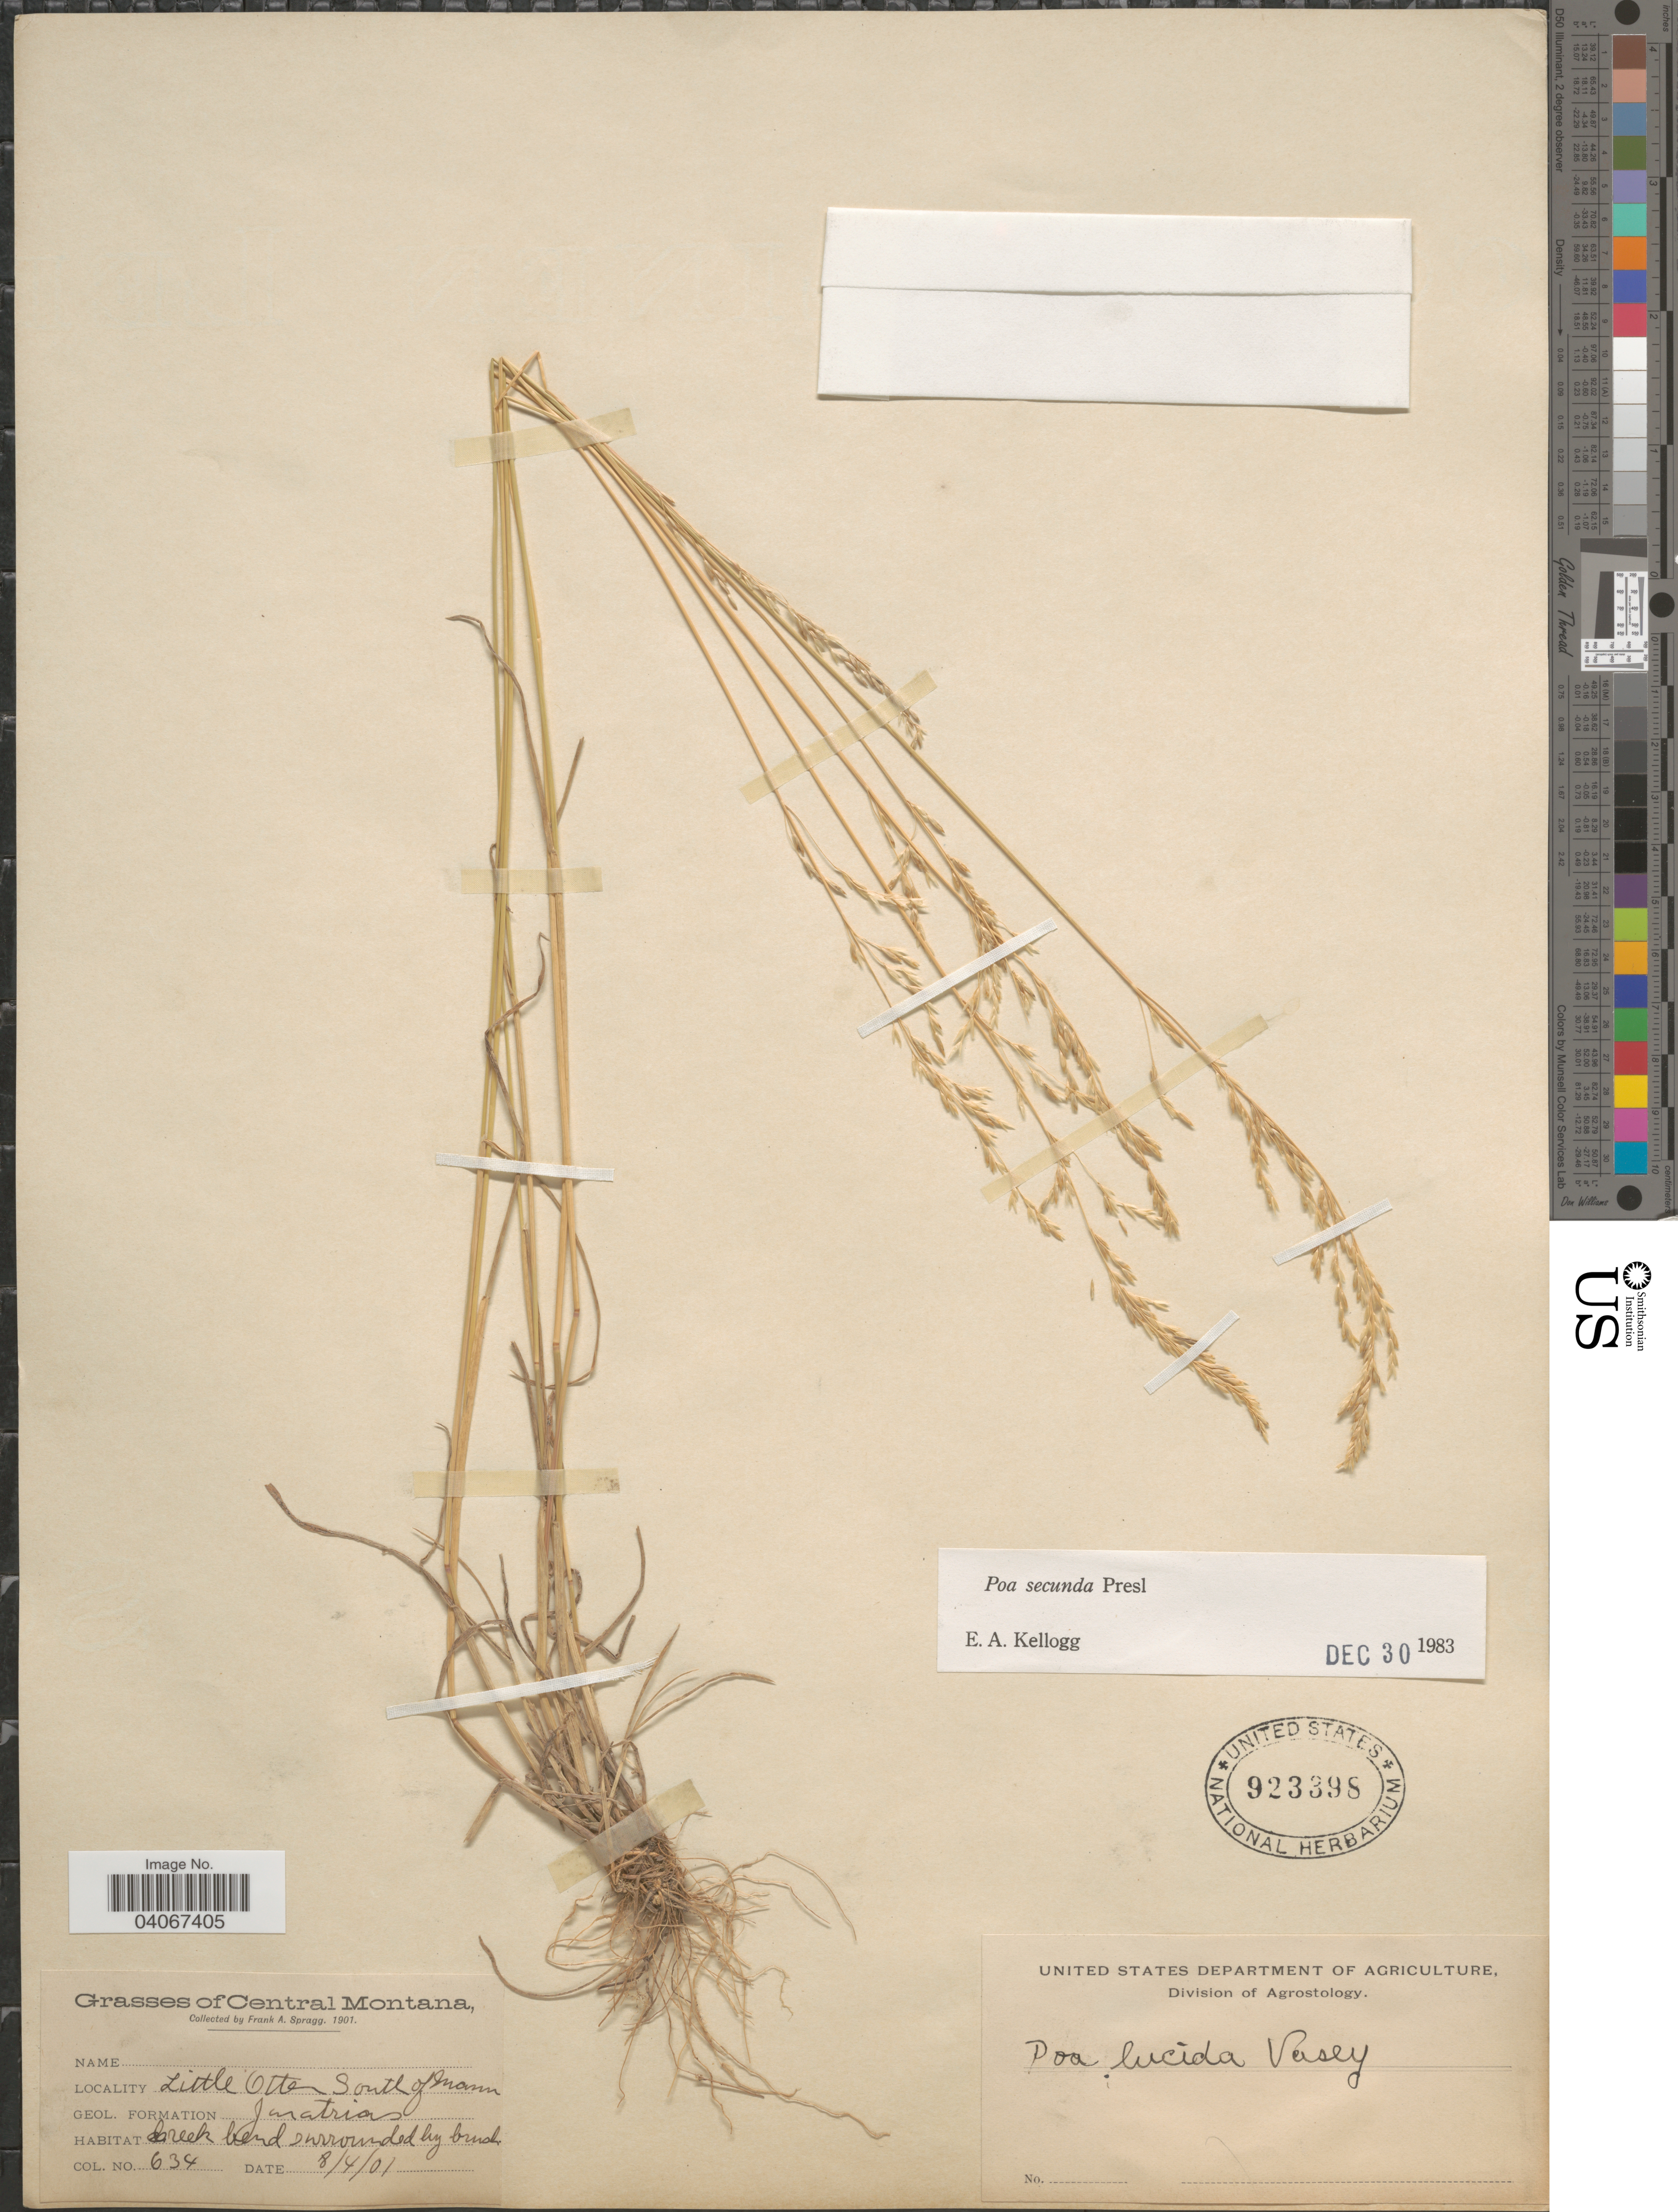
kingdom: Plantae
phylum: Tracheophyta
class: Liliopsida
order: Poales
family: Poaceae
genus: Poa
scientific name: Poa secunda subsp. secunda var. secunda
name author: J. Presl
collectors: F. Spragg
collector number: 634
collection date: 1901-08-04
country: United States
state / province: Montana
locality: Little Otter South of Mann.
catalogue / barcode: US 923398